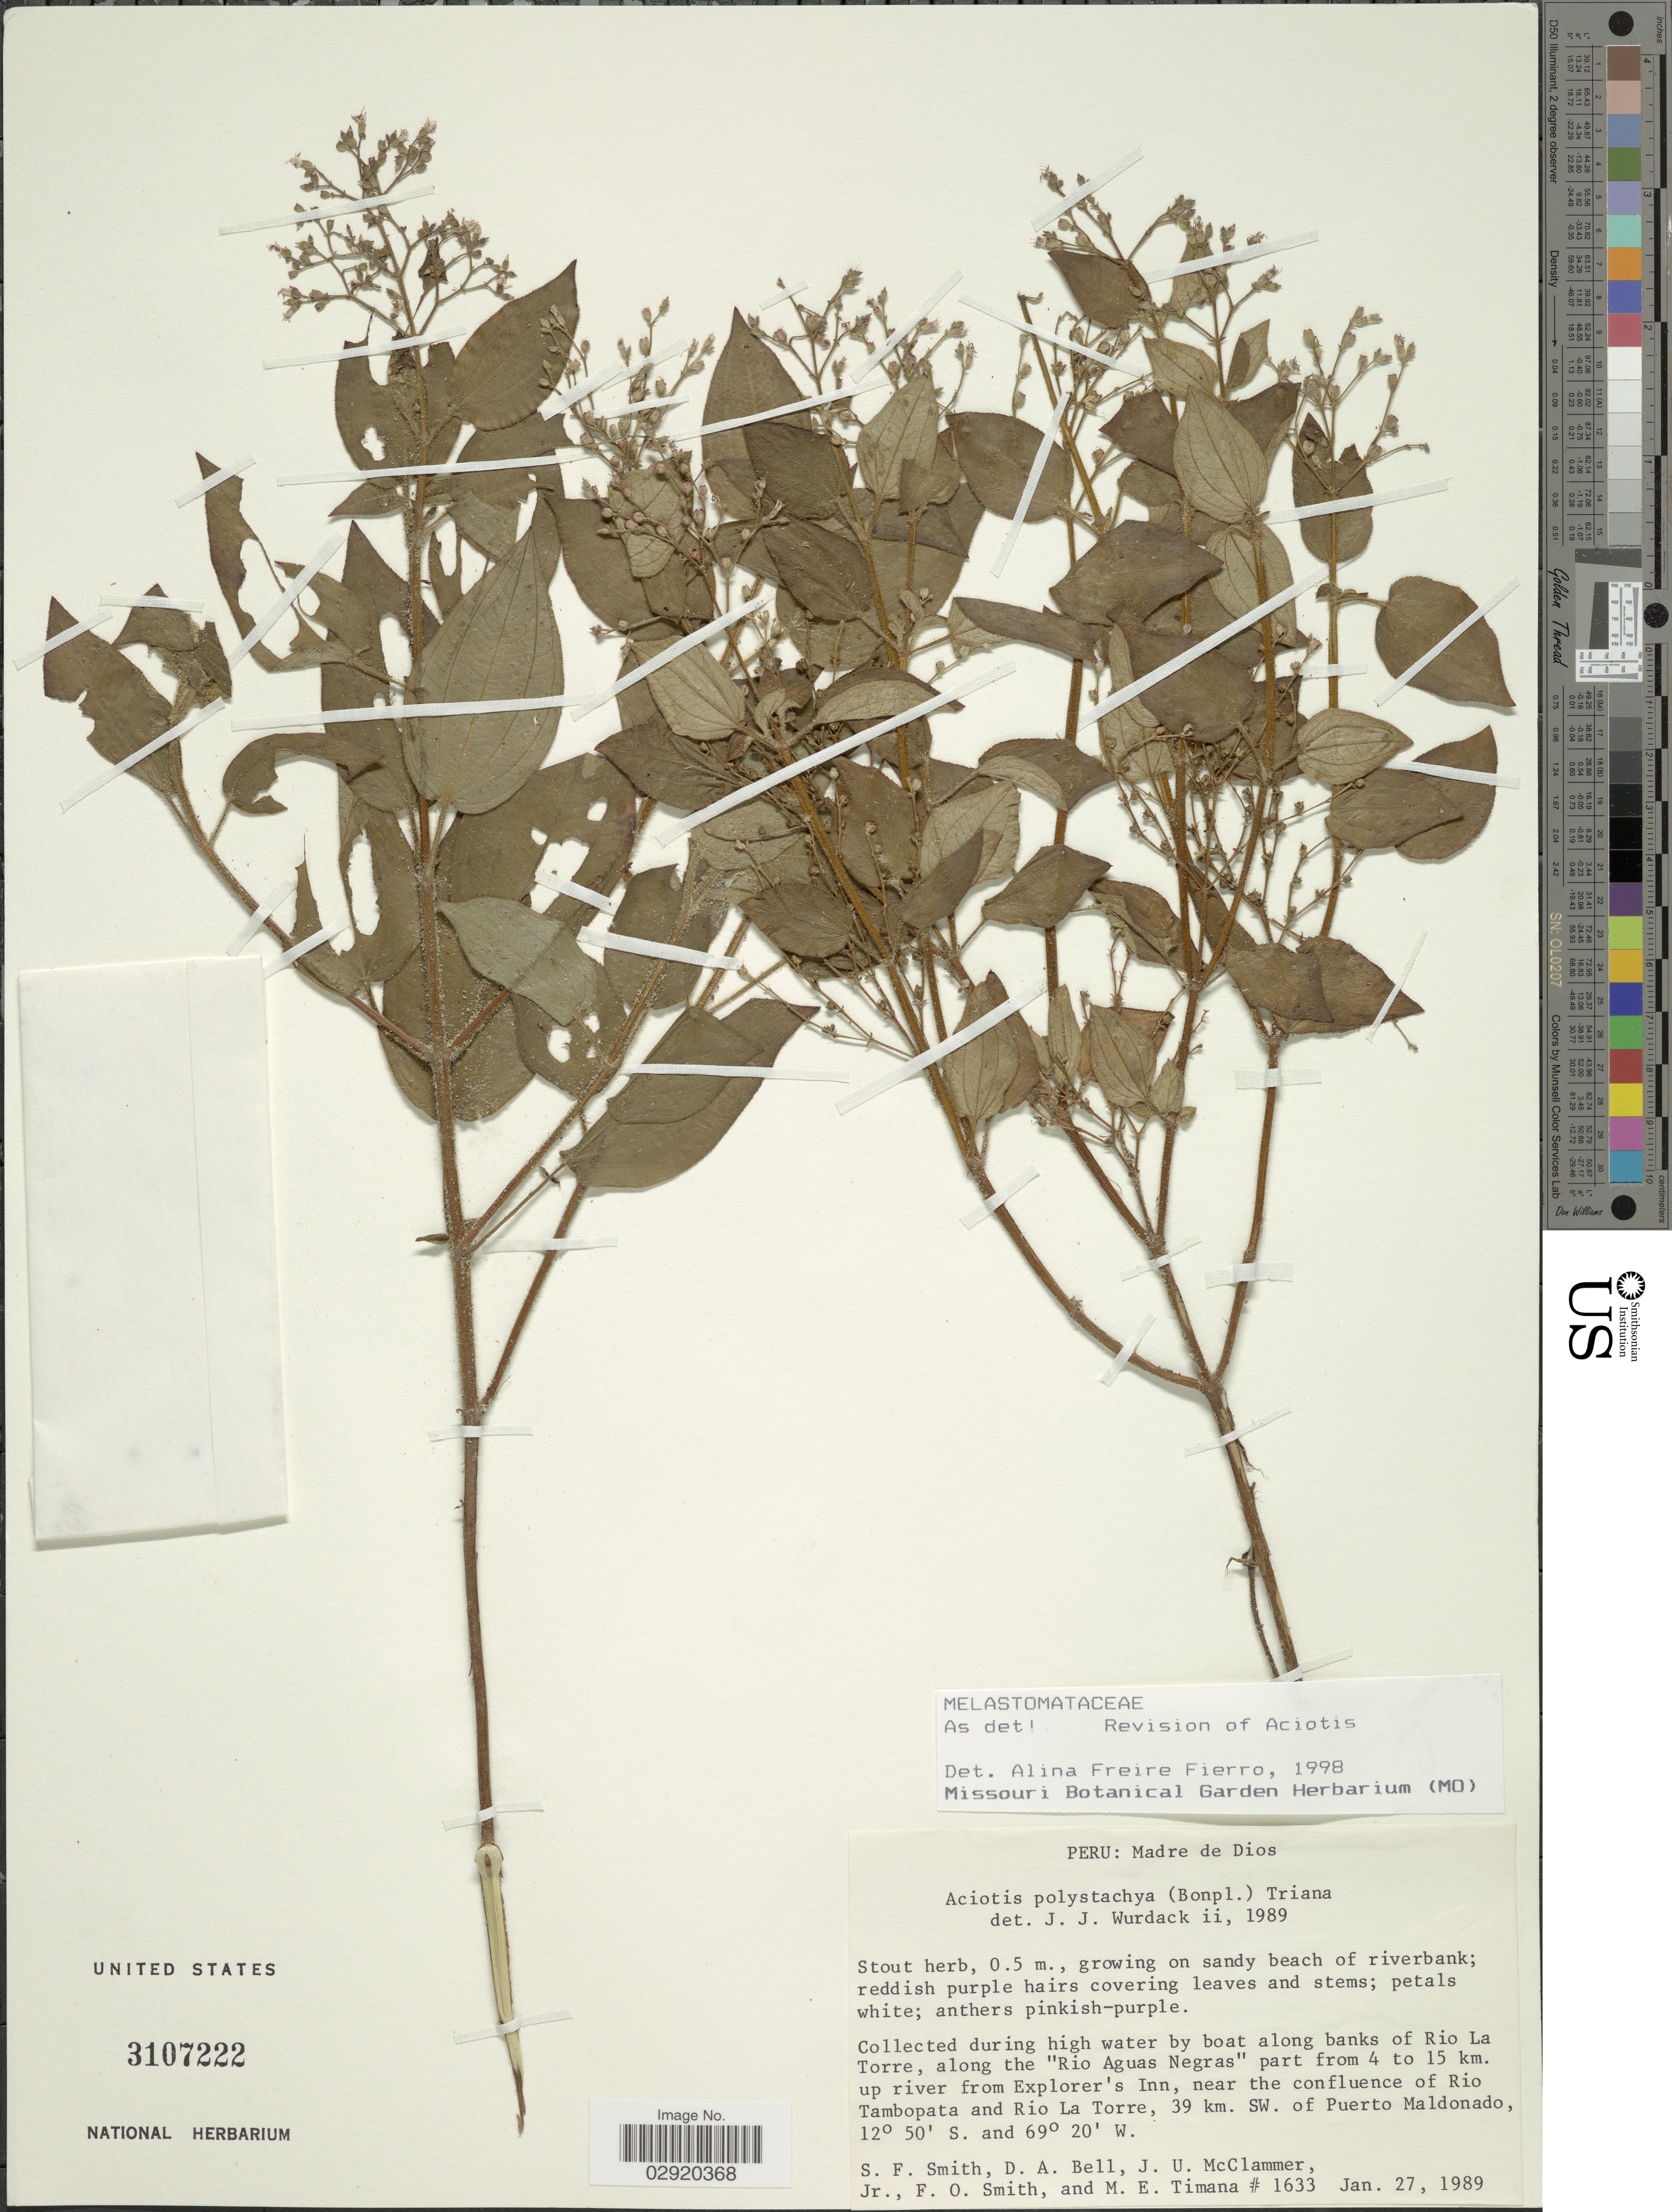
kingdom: Plantae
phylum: Tracheophyta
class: Magnoliopsida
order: Myrtales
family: Melastomataceae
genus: Aciotis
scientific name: Aciotis polystachya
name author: (Bonpl.) Triana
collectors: S.F. Smith, D. A. Bell, J. McClammer Jr. & F. Smith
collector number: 1633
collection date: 1989-01-27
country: Peru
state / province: Madre de Dios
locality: Collected during high water by boat along banks of Rio La Torre, along the "Rio Aguas Negras" part from 4 to 15 km. up river from Explorer's Inn, near the confluence of Rio Tambopata and Rio La Torre, 39 km. SW. of Puerto Maldonado.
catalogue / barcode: US 3107222